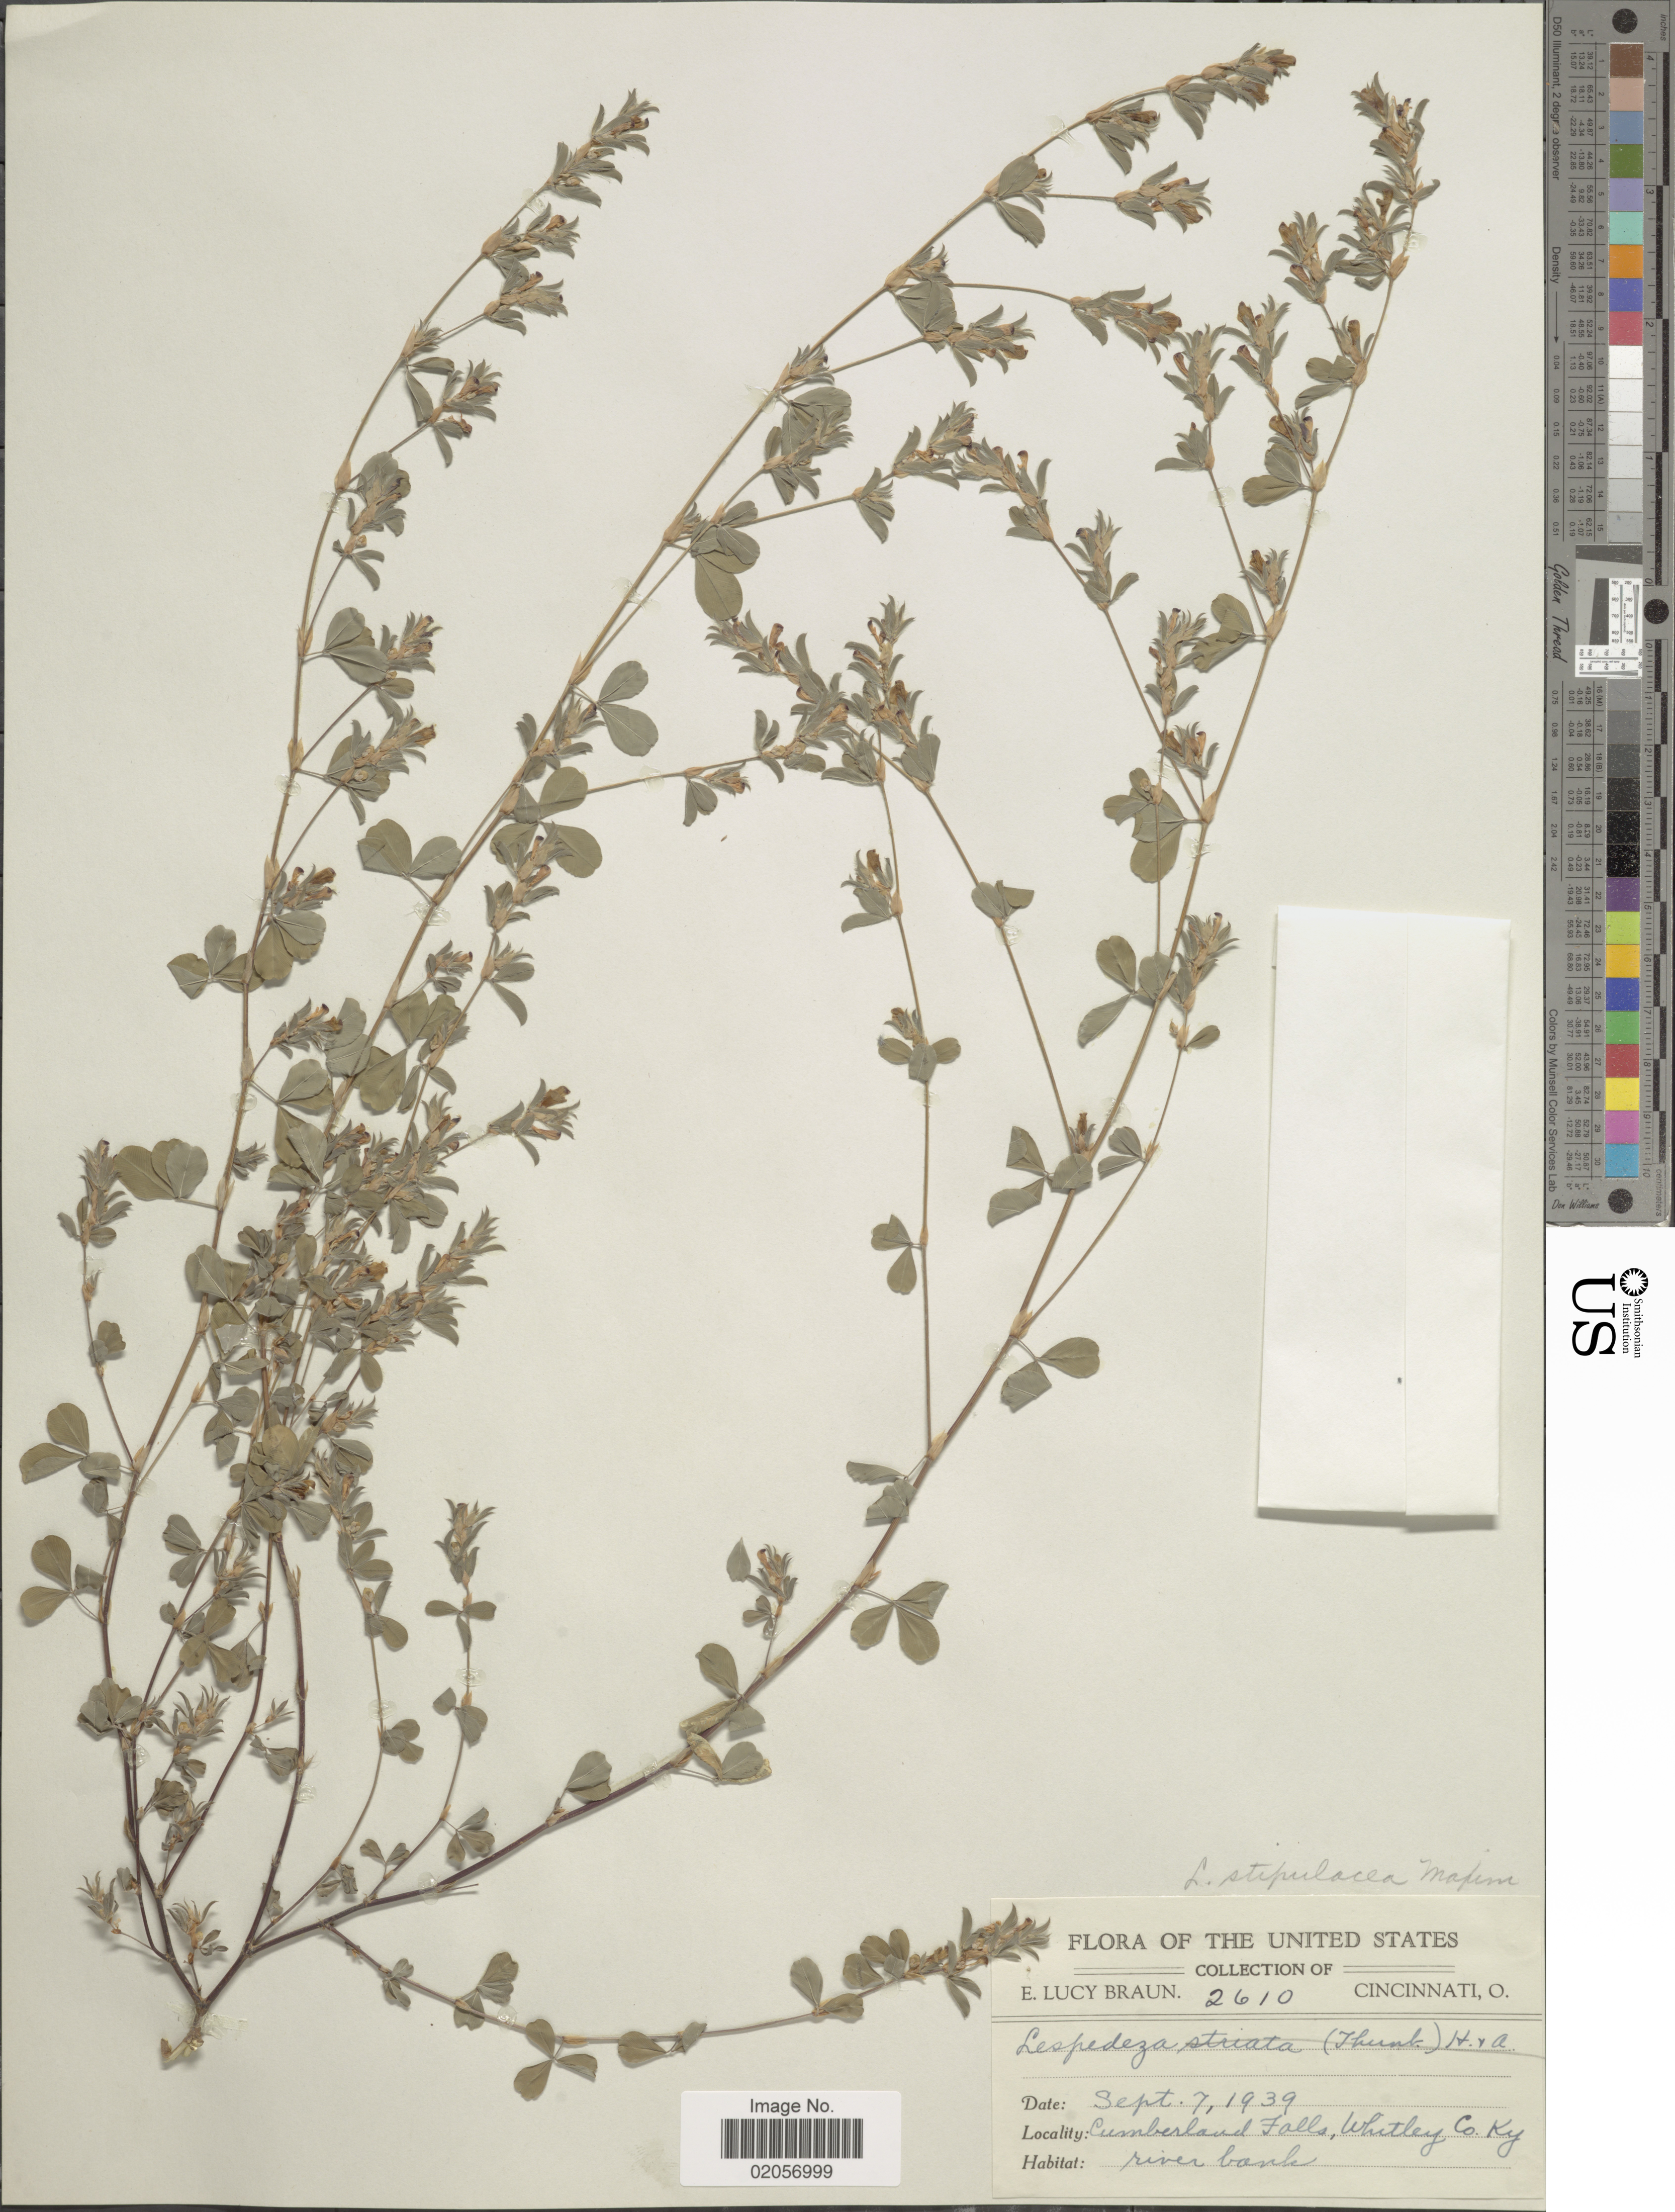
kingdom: Plantae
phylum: Tracheophyta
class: Magnoliopsida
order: Fabales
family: Fabaceae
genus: Kummerowia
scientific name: Kummerowia stipulacea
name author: (Maxim.) Makino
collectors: E. L. Braun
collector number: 2610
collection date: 1939-09-07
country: United States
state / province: Kentucky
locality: Cumberland Falls, Whitley Co.